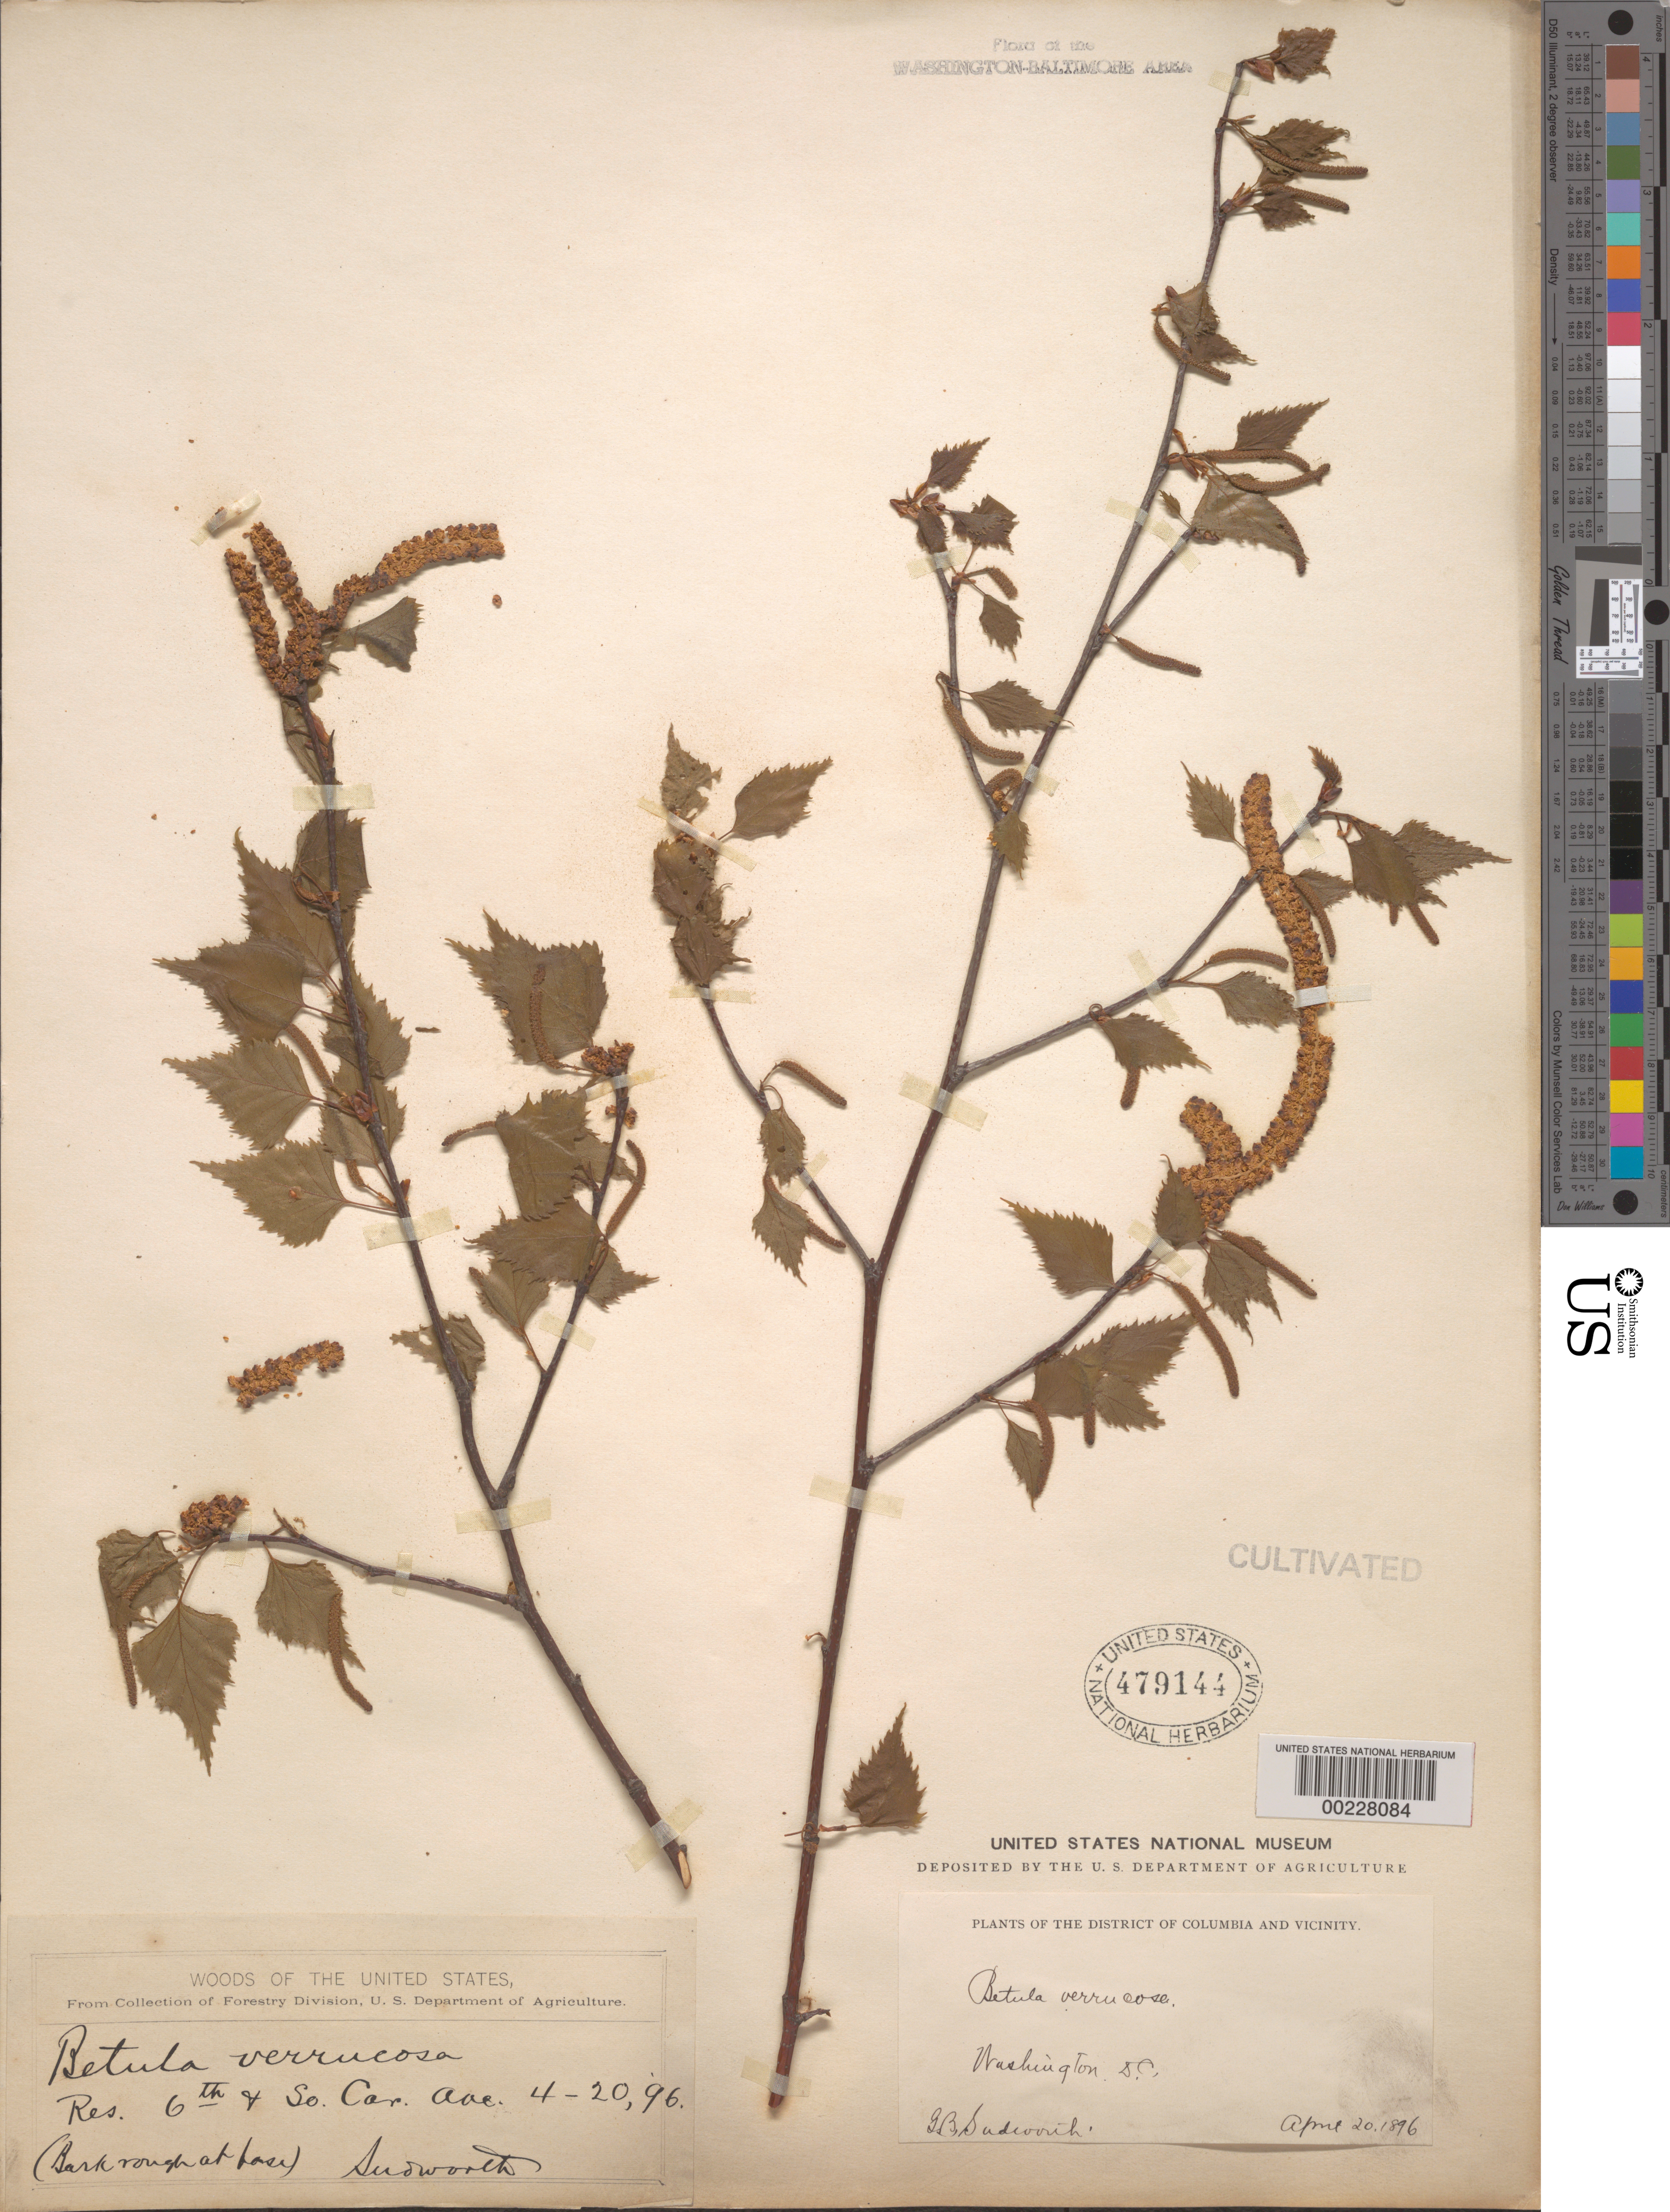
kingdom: Plantae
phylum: Tracheophyta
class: Magnoliopsida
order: Fagales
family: Betulaceae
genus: Betula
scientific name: Betula verrucosa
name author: Ehrh.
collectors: G. B. Sudworth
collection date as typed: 20 Apr 1896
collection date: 1896-04-20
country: United States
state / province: District of Columbia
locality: Residence, 6th & S. Carolina Ave.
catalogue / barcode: US 479144